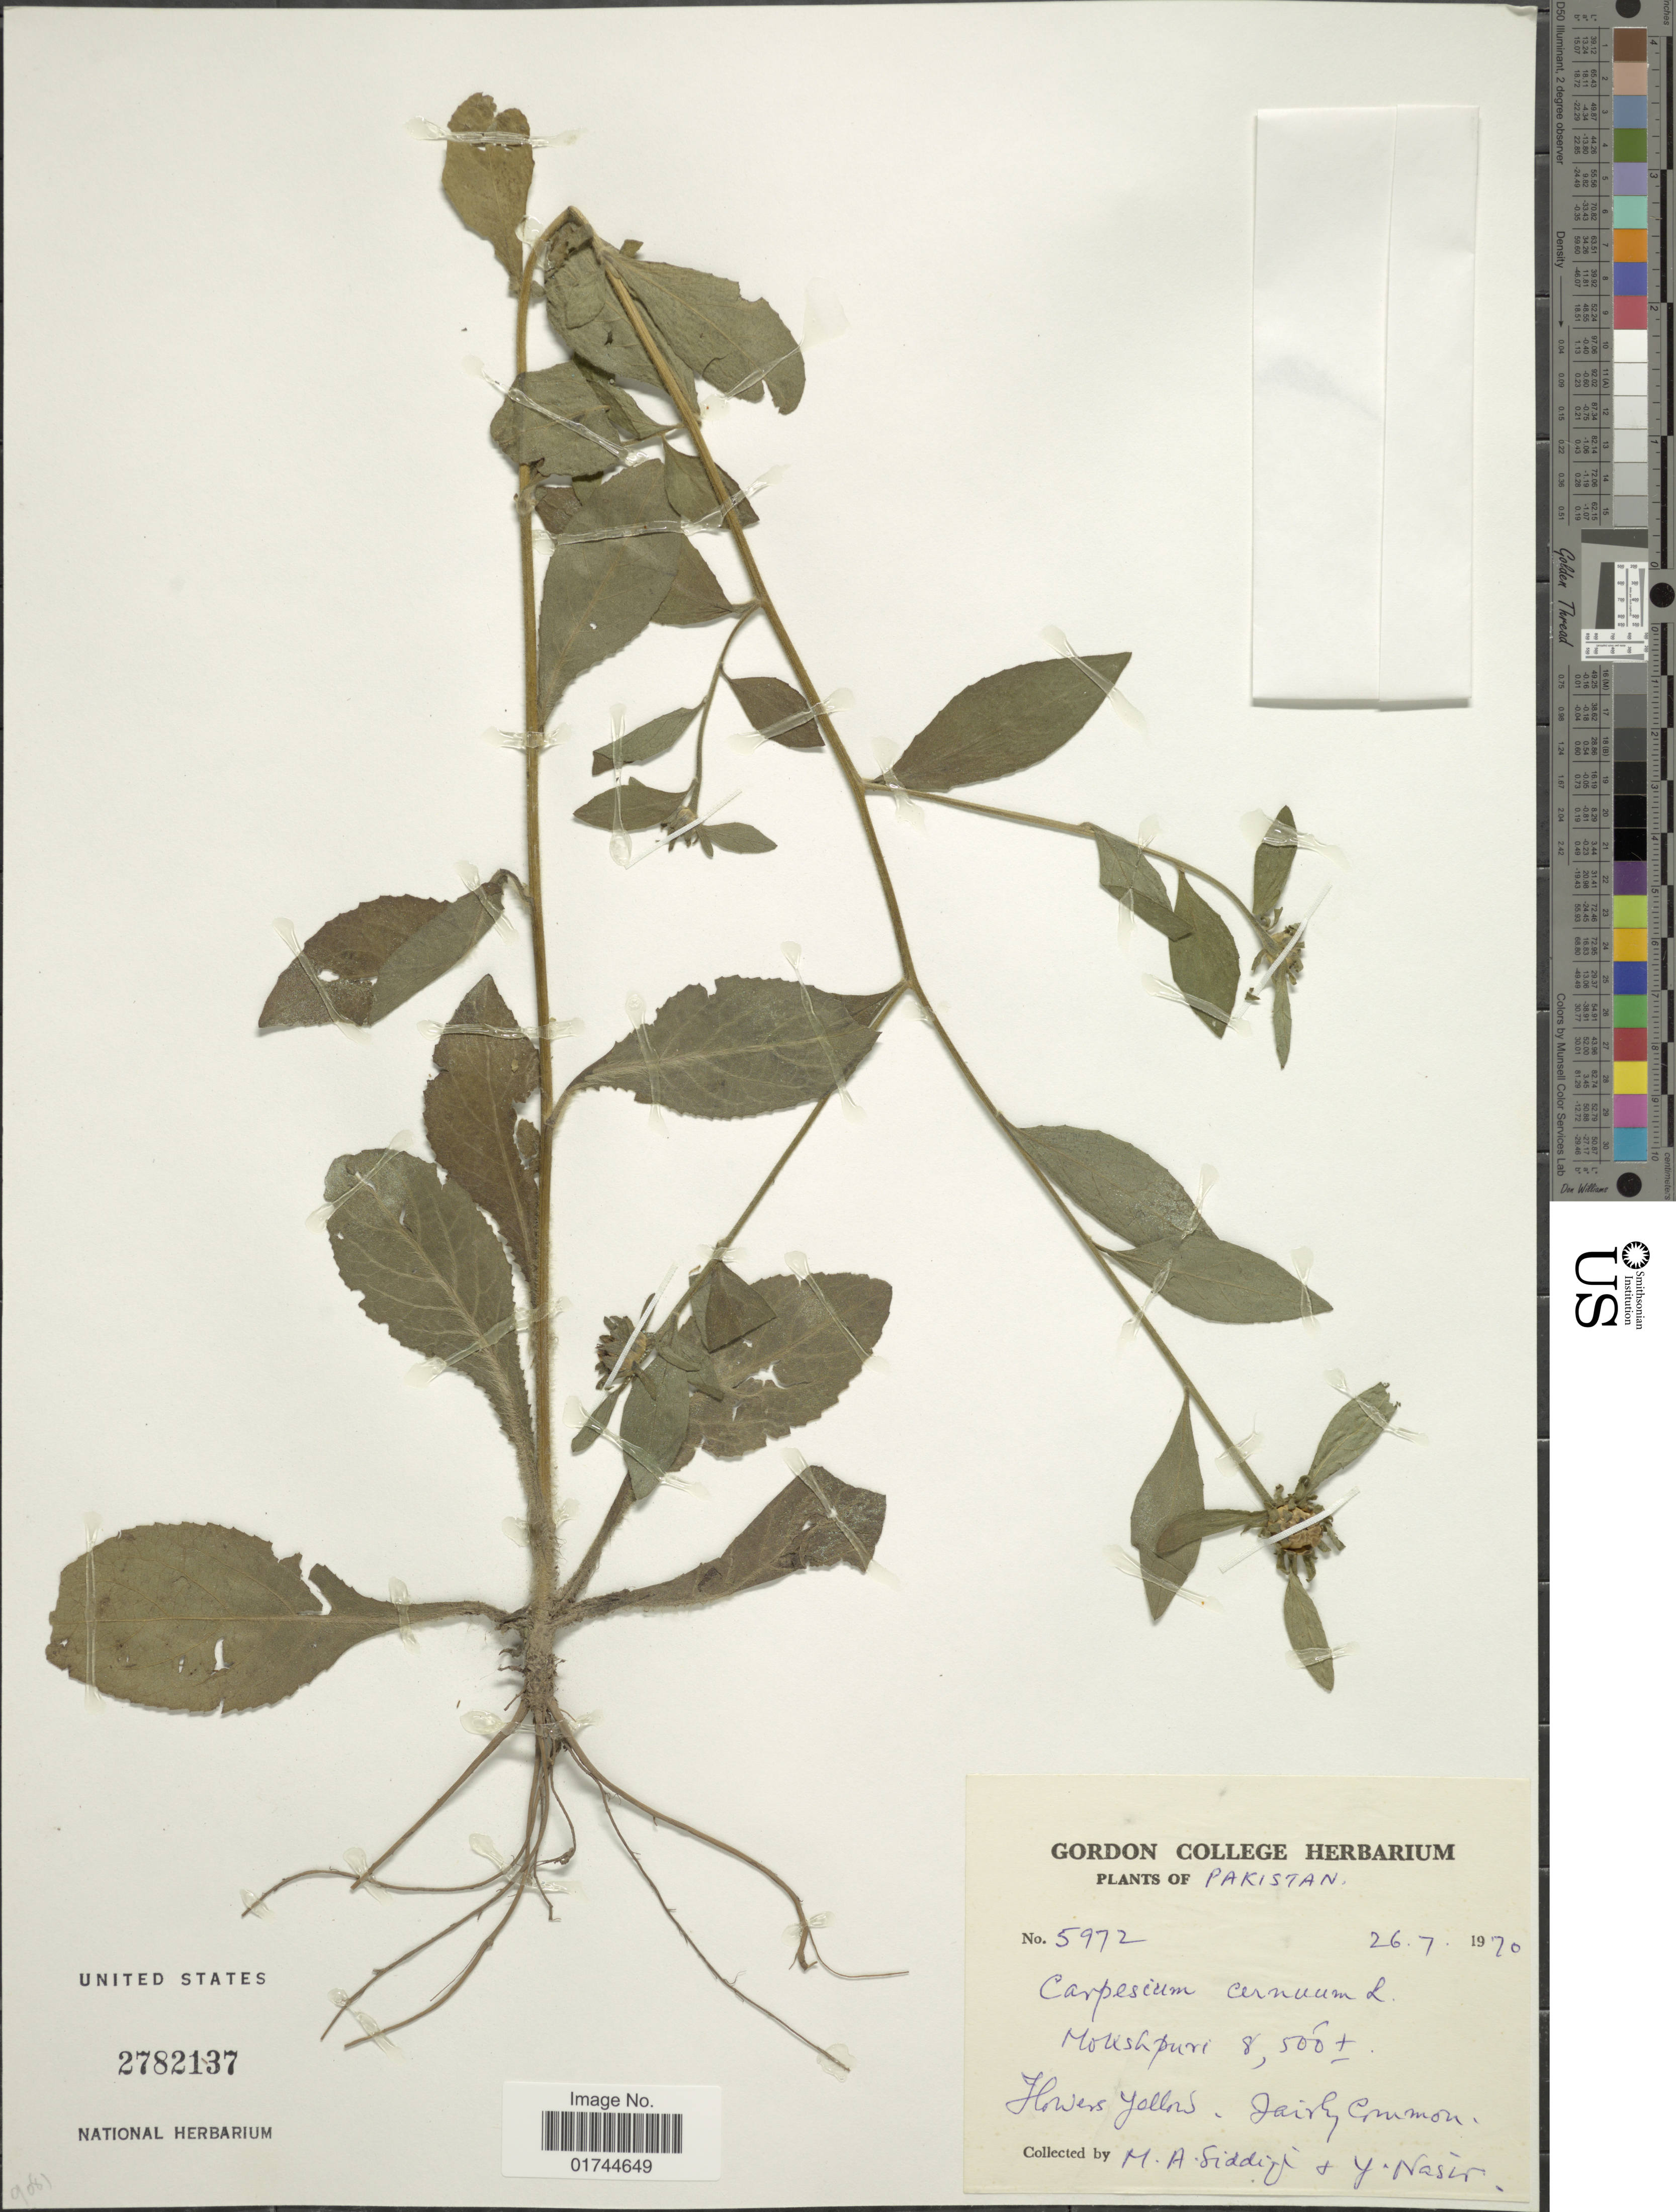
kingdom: Plantae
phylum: Tracheophyta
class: Magnoliopsida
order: Asterales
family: Asteraceae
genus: Carpesium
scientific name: Carpesium cernum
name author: L.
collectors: M. Siddiqi & Y. Nasir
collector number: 5972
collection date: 1970-07-26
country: Pakistan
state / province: Khyber Pakhtunkhwa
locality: Moushpuri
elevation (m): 2591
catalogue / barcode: US 2782137